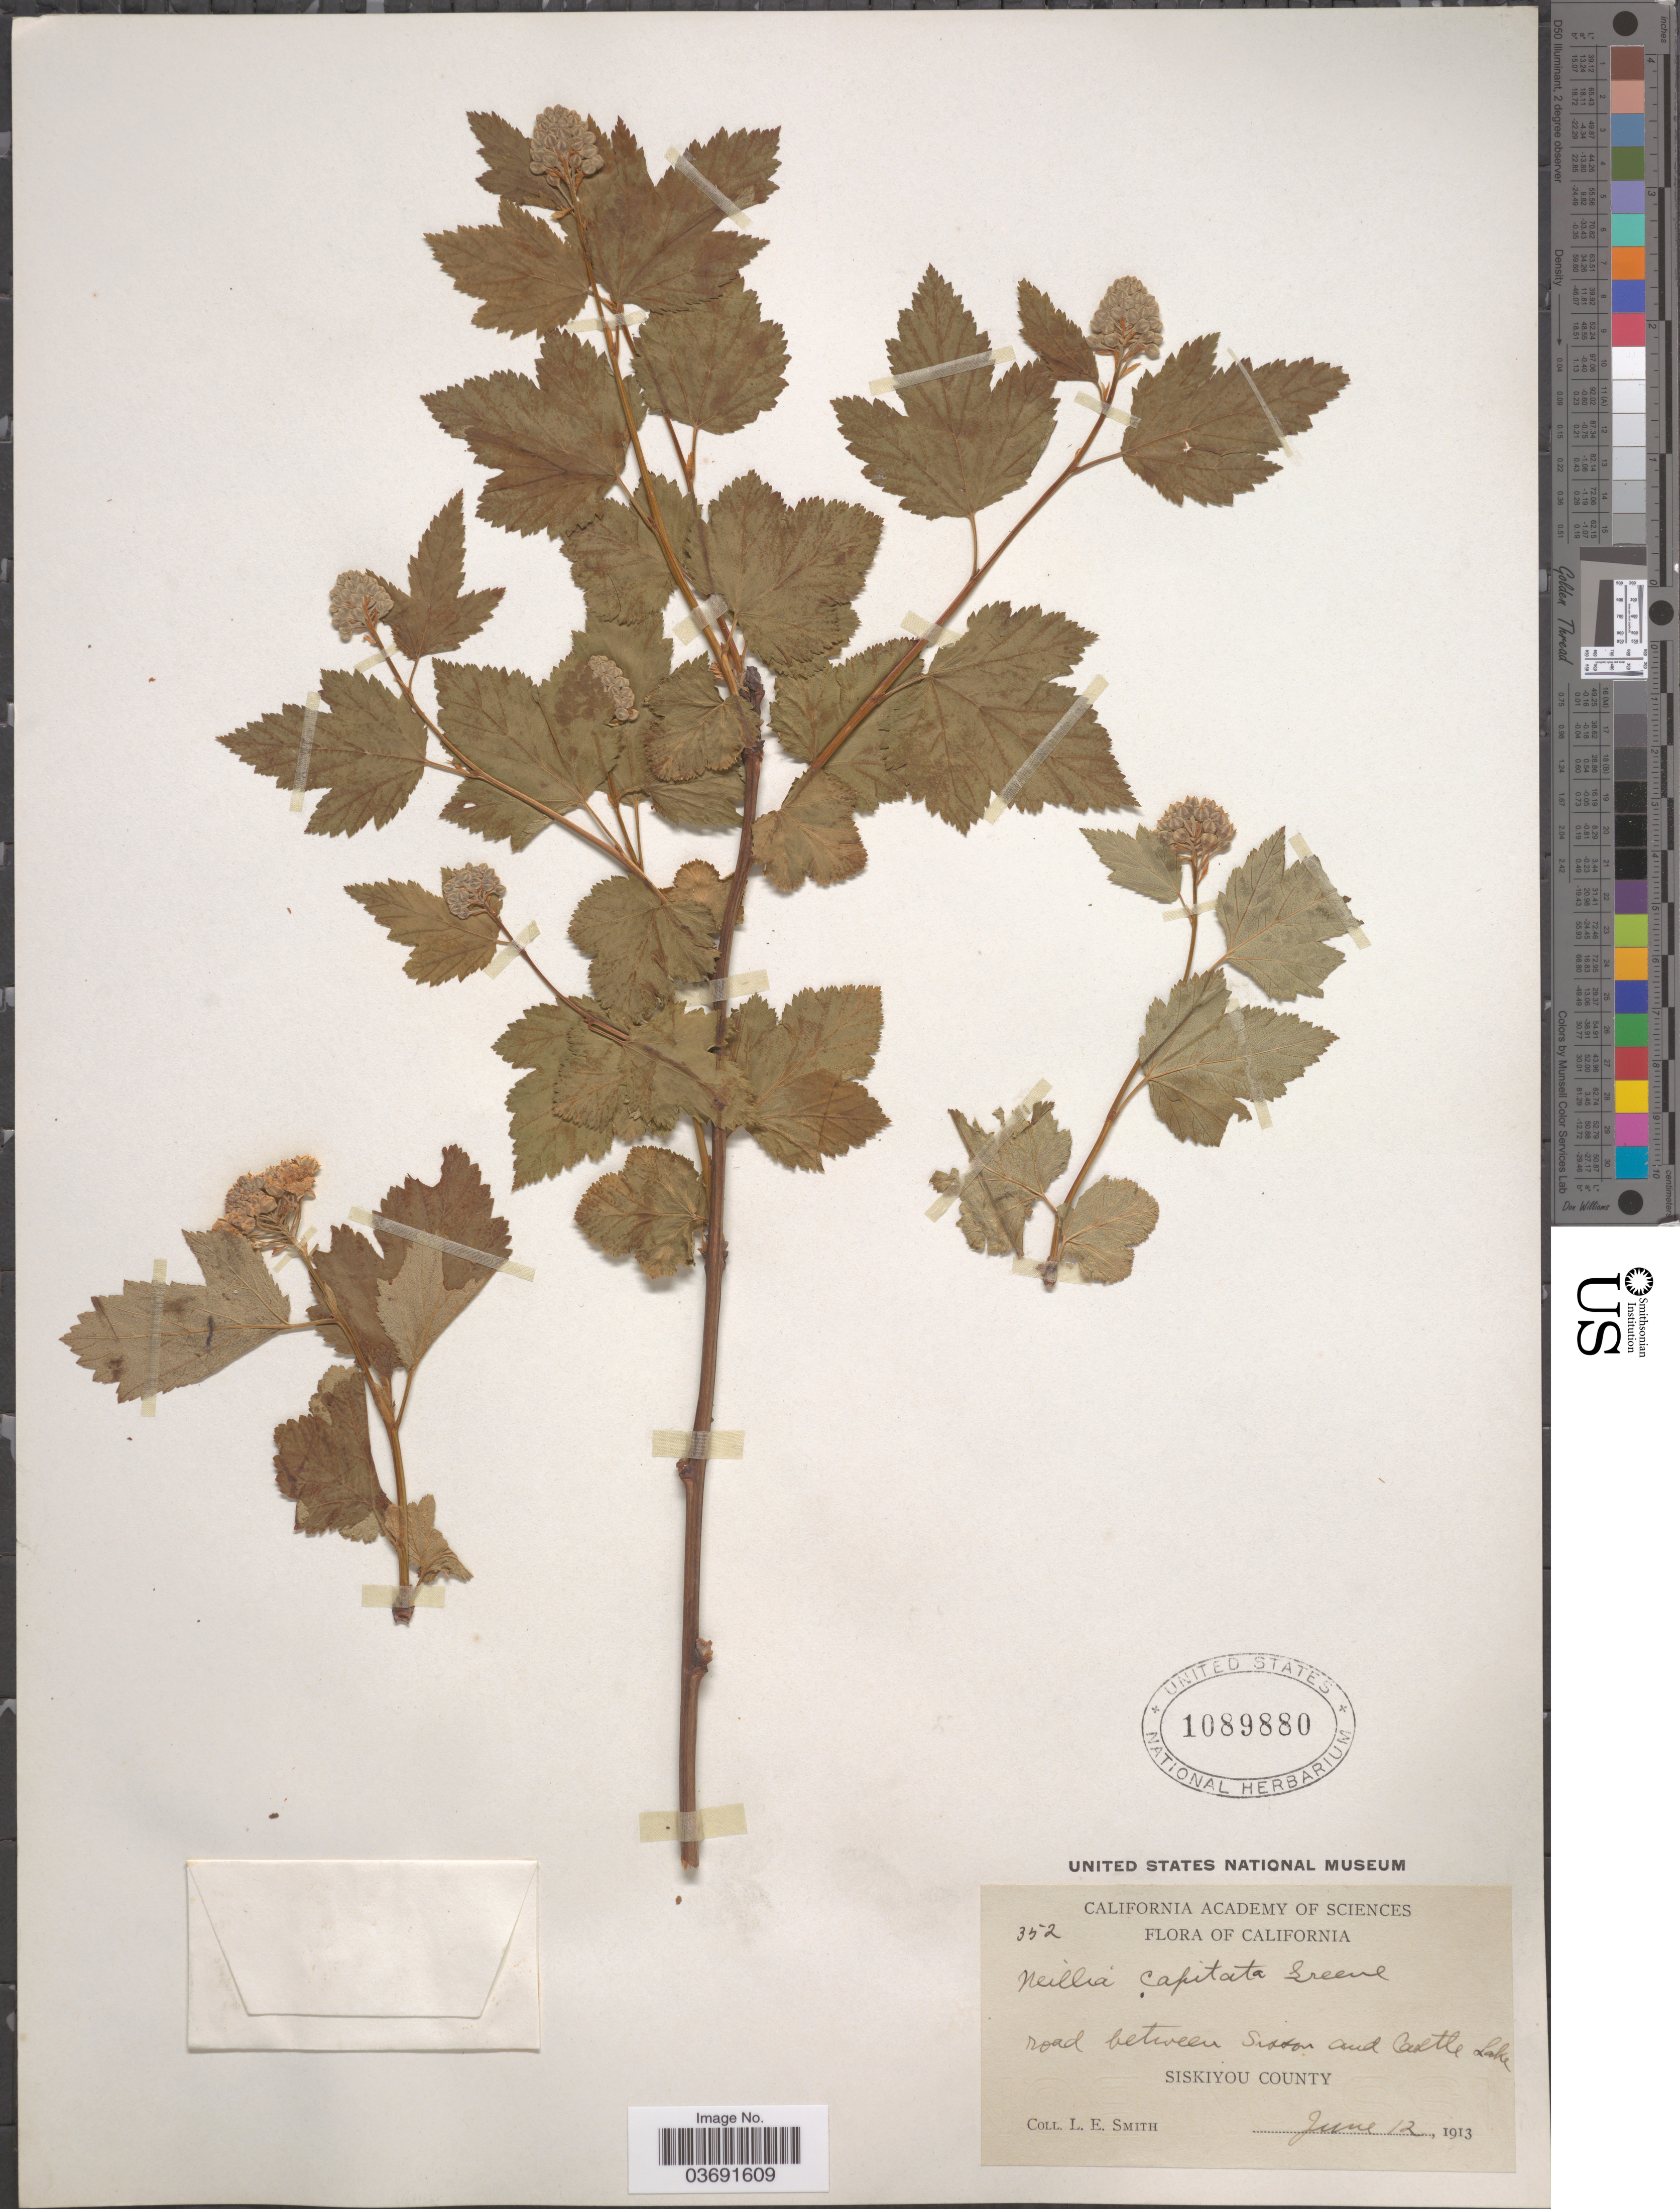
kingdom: Plantae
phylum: Tracheophyta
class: Magnoliopsida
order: Rosales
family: Rosaceae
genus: Physocarpus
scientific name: Physocarpus capitatus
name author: (Pursh) Kuntze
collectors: L. E. Smith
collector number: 352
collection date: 1913-06-12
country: United States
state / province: California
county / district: Siskiyou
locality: Road between Sisson and Castle Lake. Siskiyou County.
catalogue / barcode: US 1089880